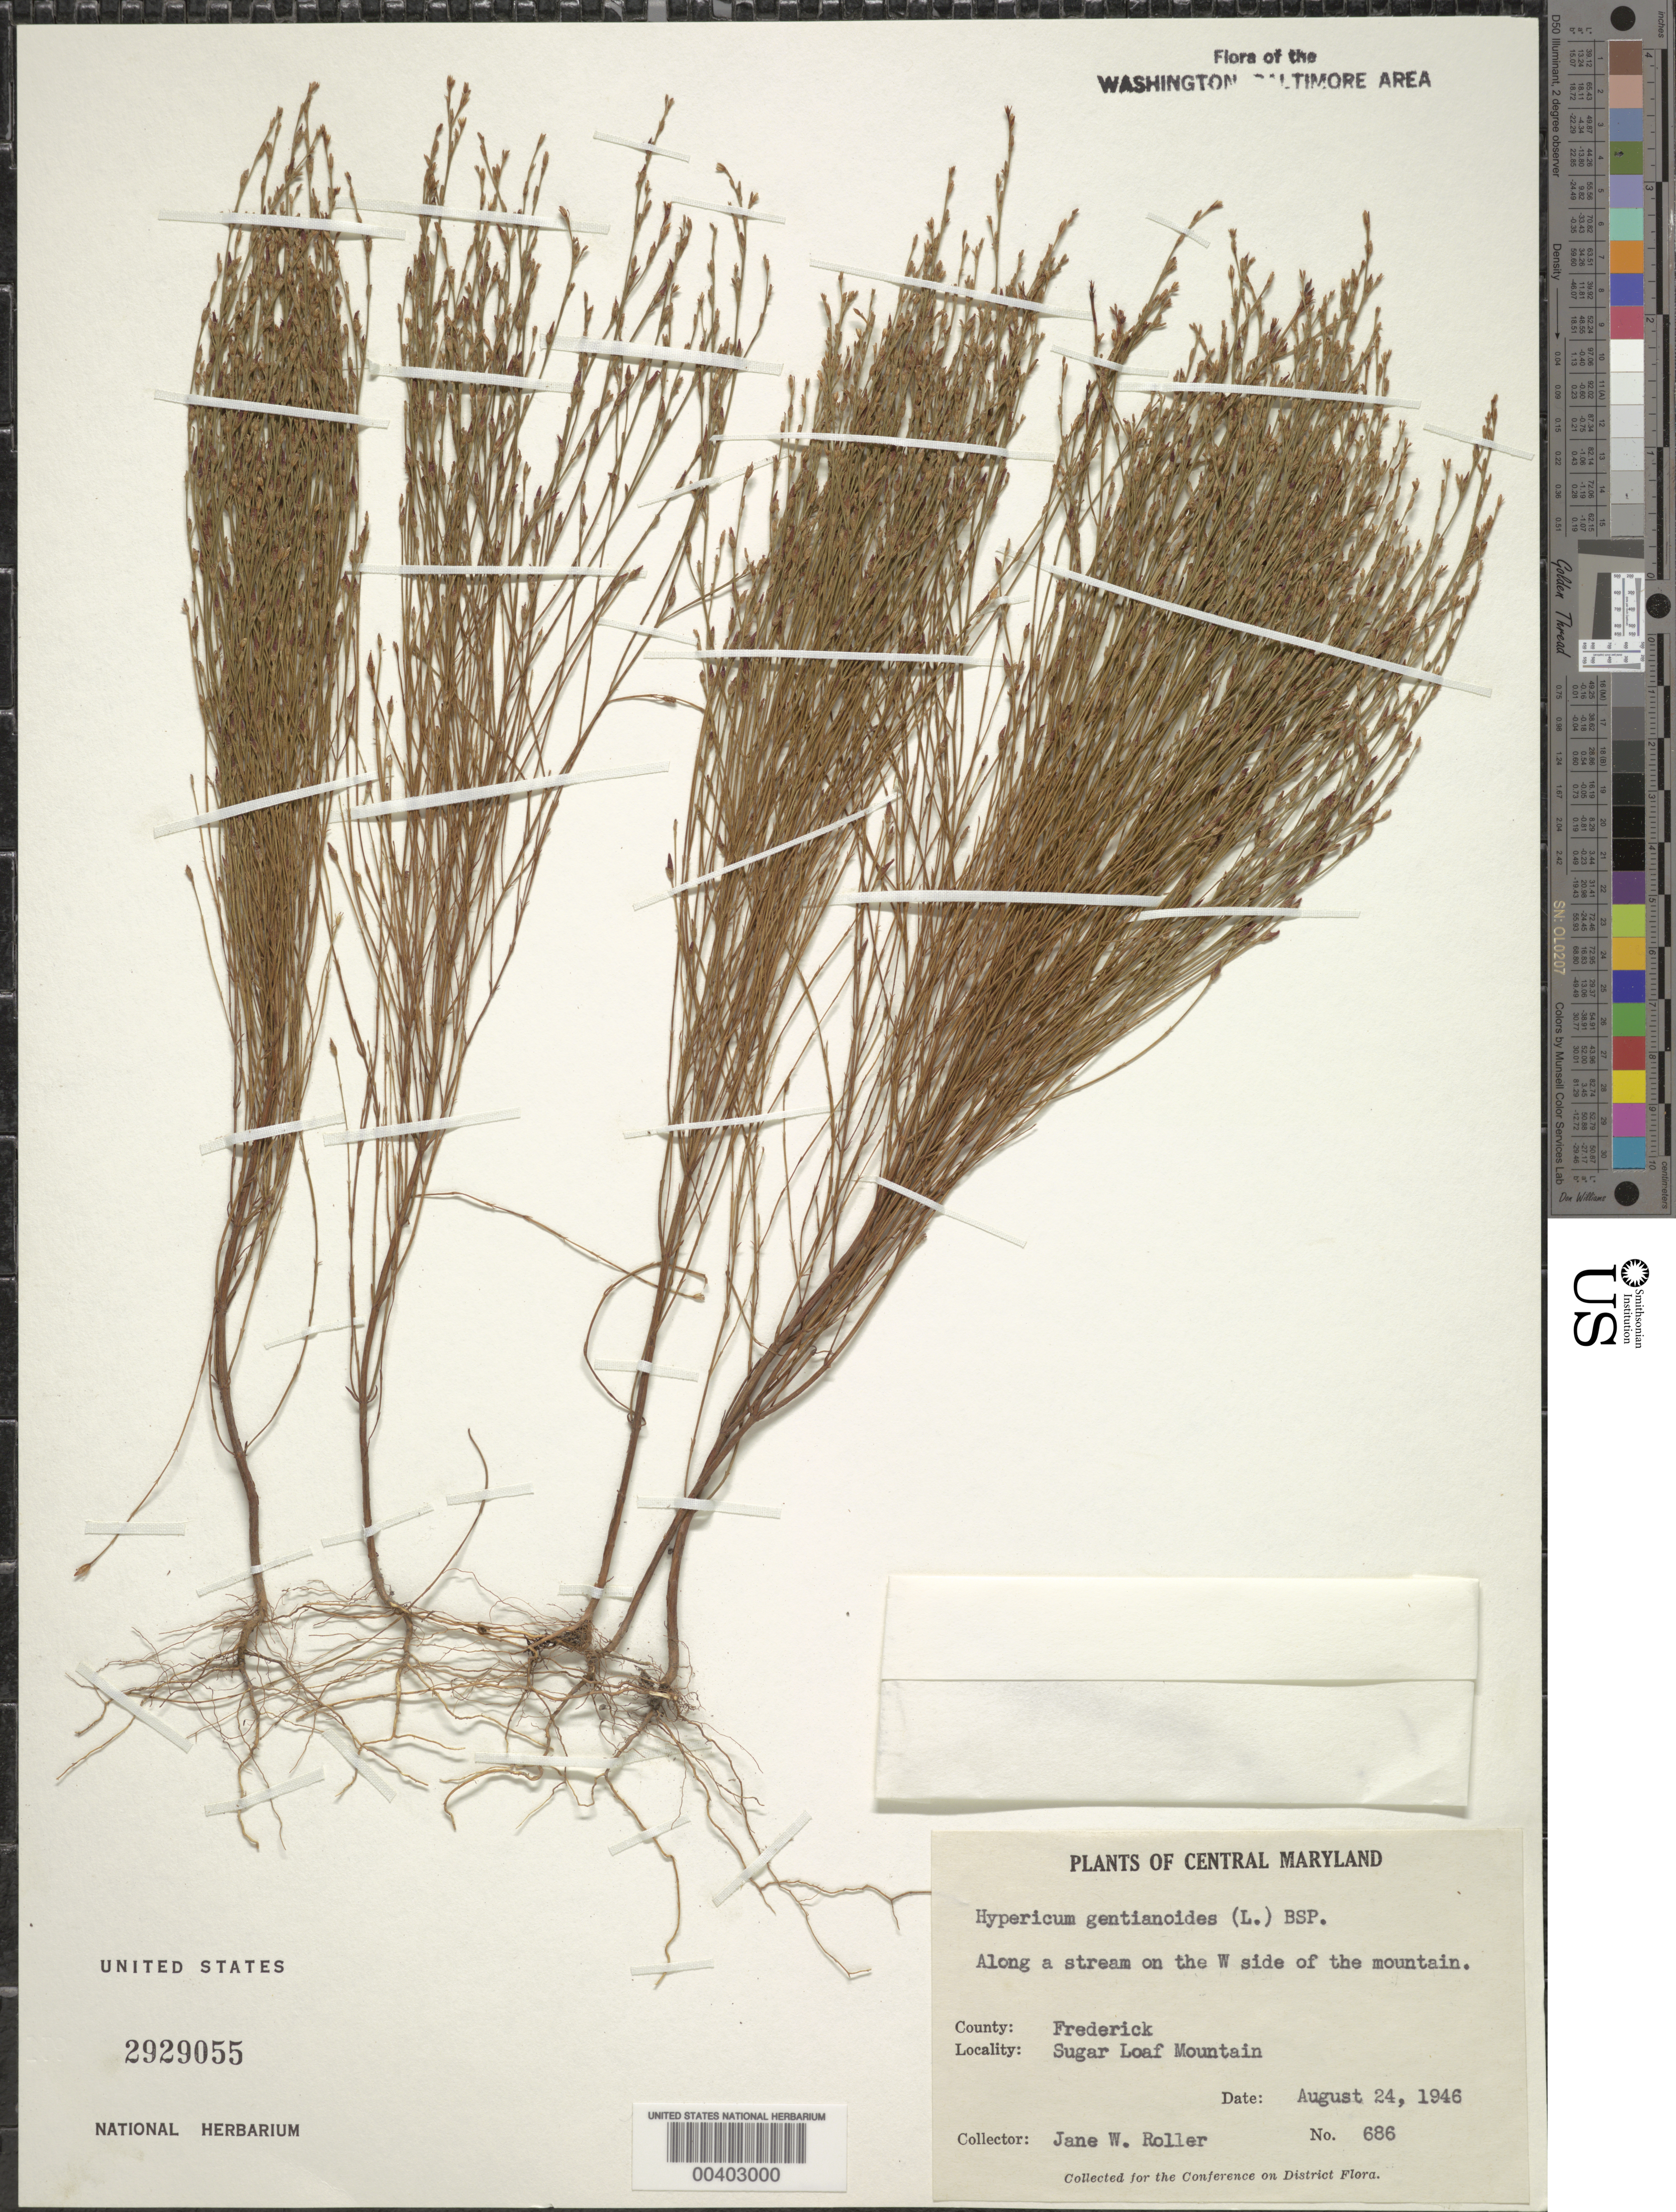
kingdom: Plantae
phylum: Tracheophyta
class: Magnoliopsida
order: Malpighiales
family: Hypericaceae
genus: Hypericum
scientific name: Hypericum gentianoides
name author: (L.) Britton, Stearns & Poggenb.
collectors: J. W. Roller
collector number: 686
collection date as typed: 24 Aug 1946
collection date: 1946-08-24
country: United States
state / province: Maryland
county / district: Frederick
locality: Sugar Loaf Mountain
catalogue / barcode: US 2929055